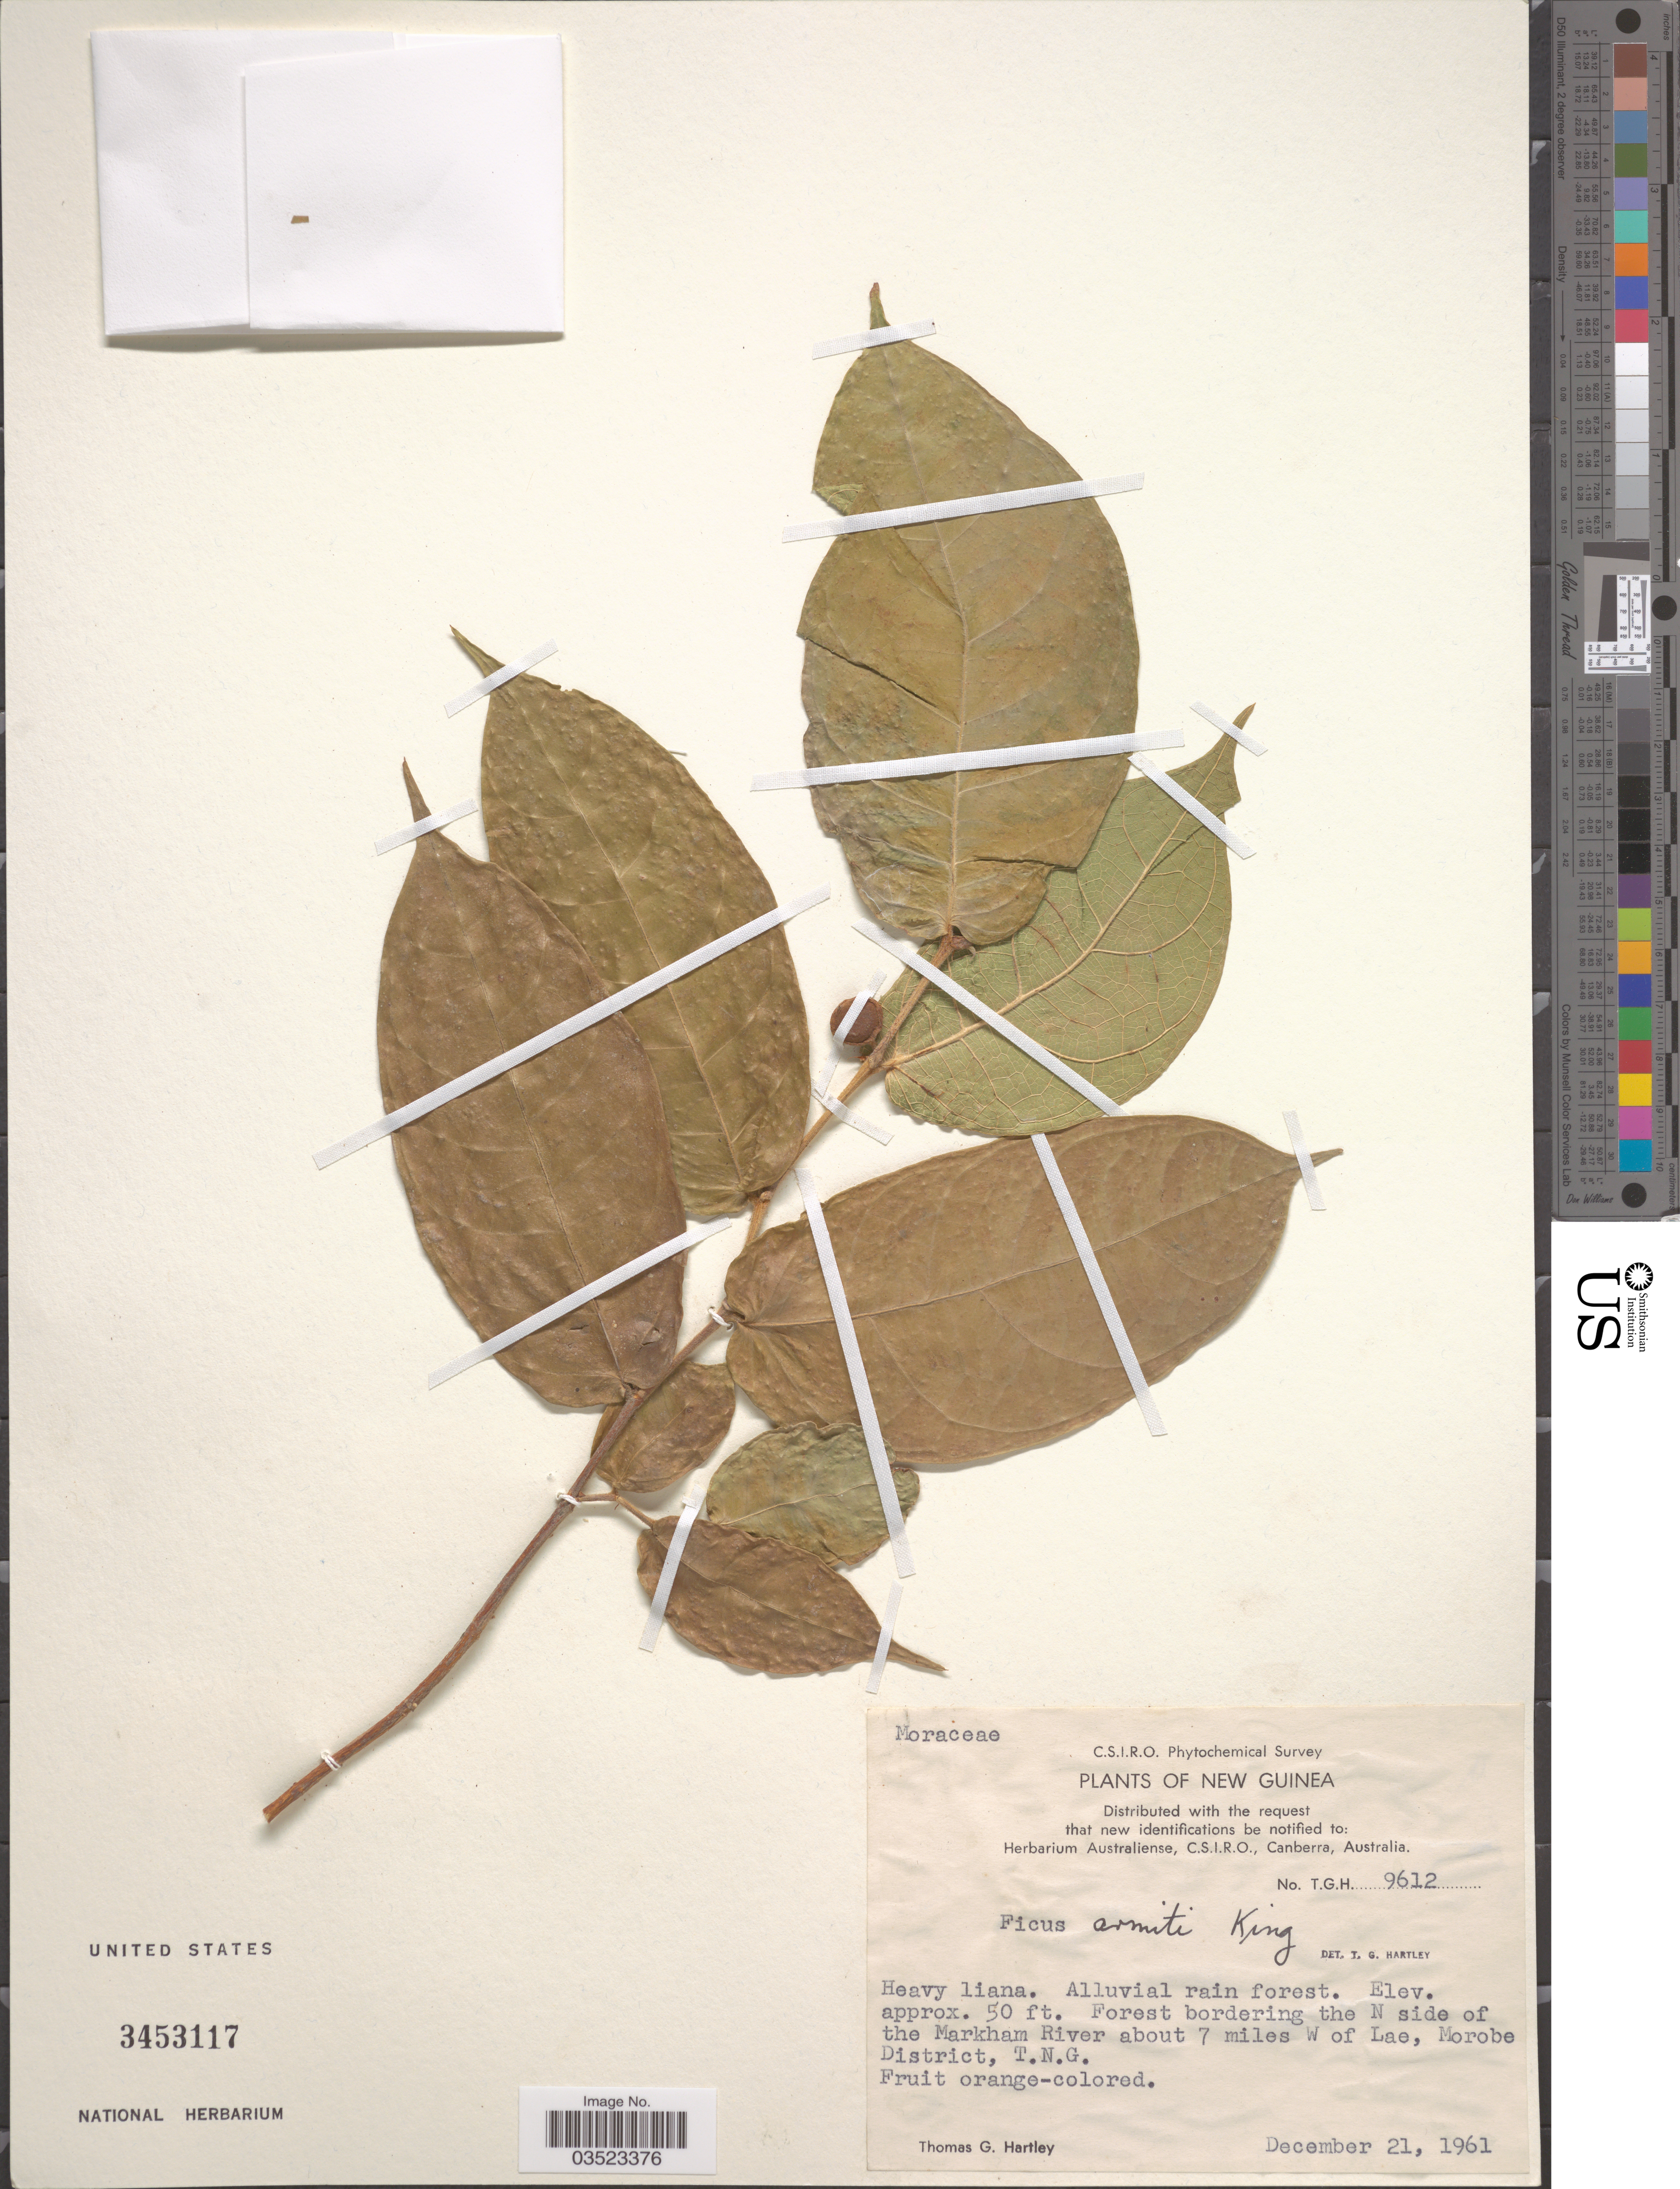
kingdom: Plantae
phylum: Tracheophyta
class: Magnoliopsida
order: Rosales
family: Moraceae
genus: Ficus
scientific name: Ficus armiti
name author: King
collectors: T. G. Hartley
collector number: T.G.H. 9612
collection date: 1961-12-21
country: Papua New Guinea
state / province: Morobe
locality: New Guinea. Forest bordering the N side of the Markham River about 7 miles W of Lae, Morobe District, T.N.G.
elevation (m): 15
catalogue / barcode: US 3453117